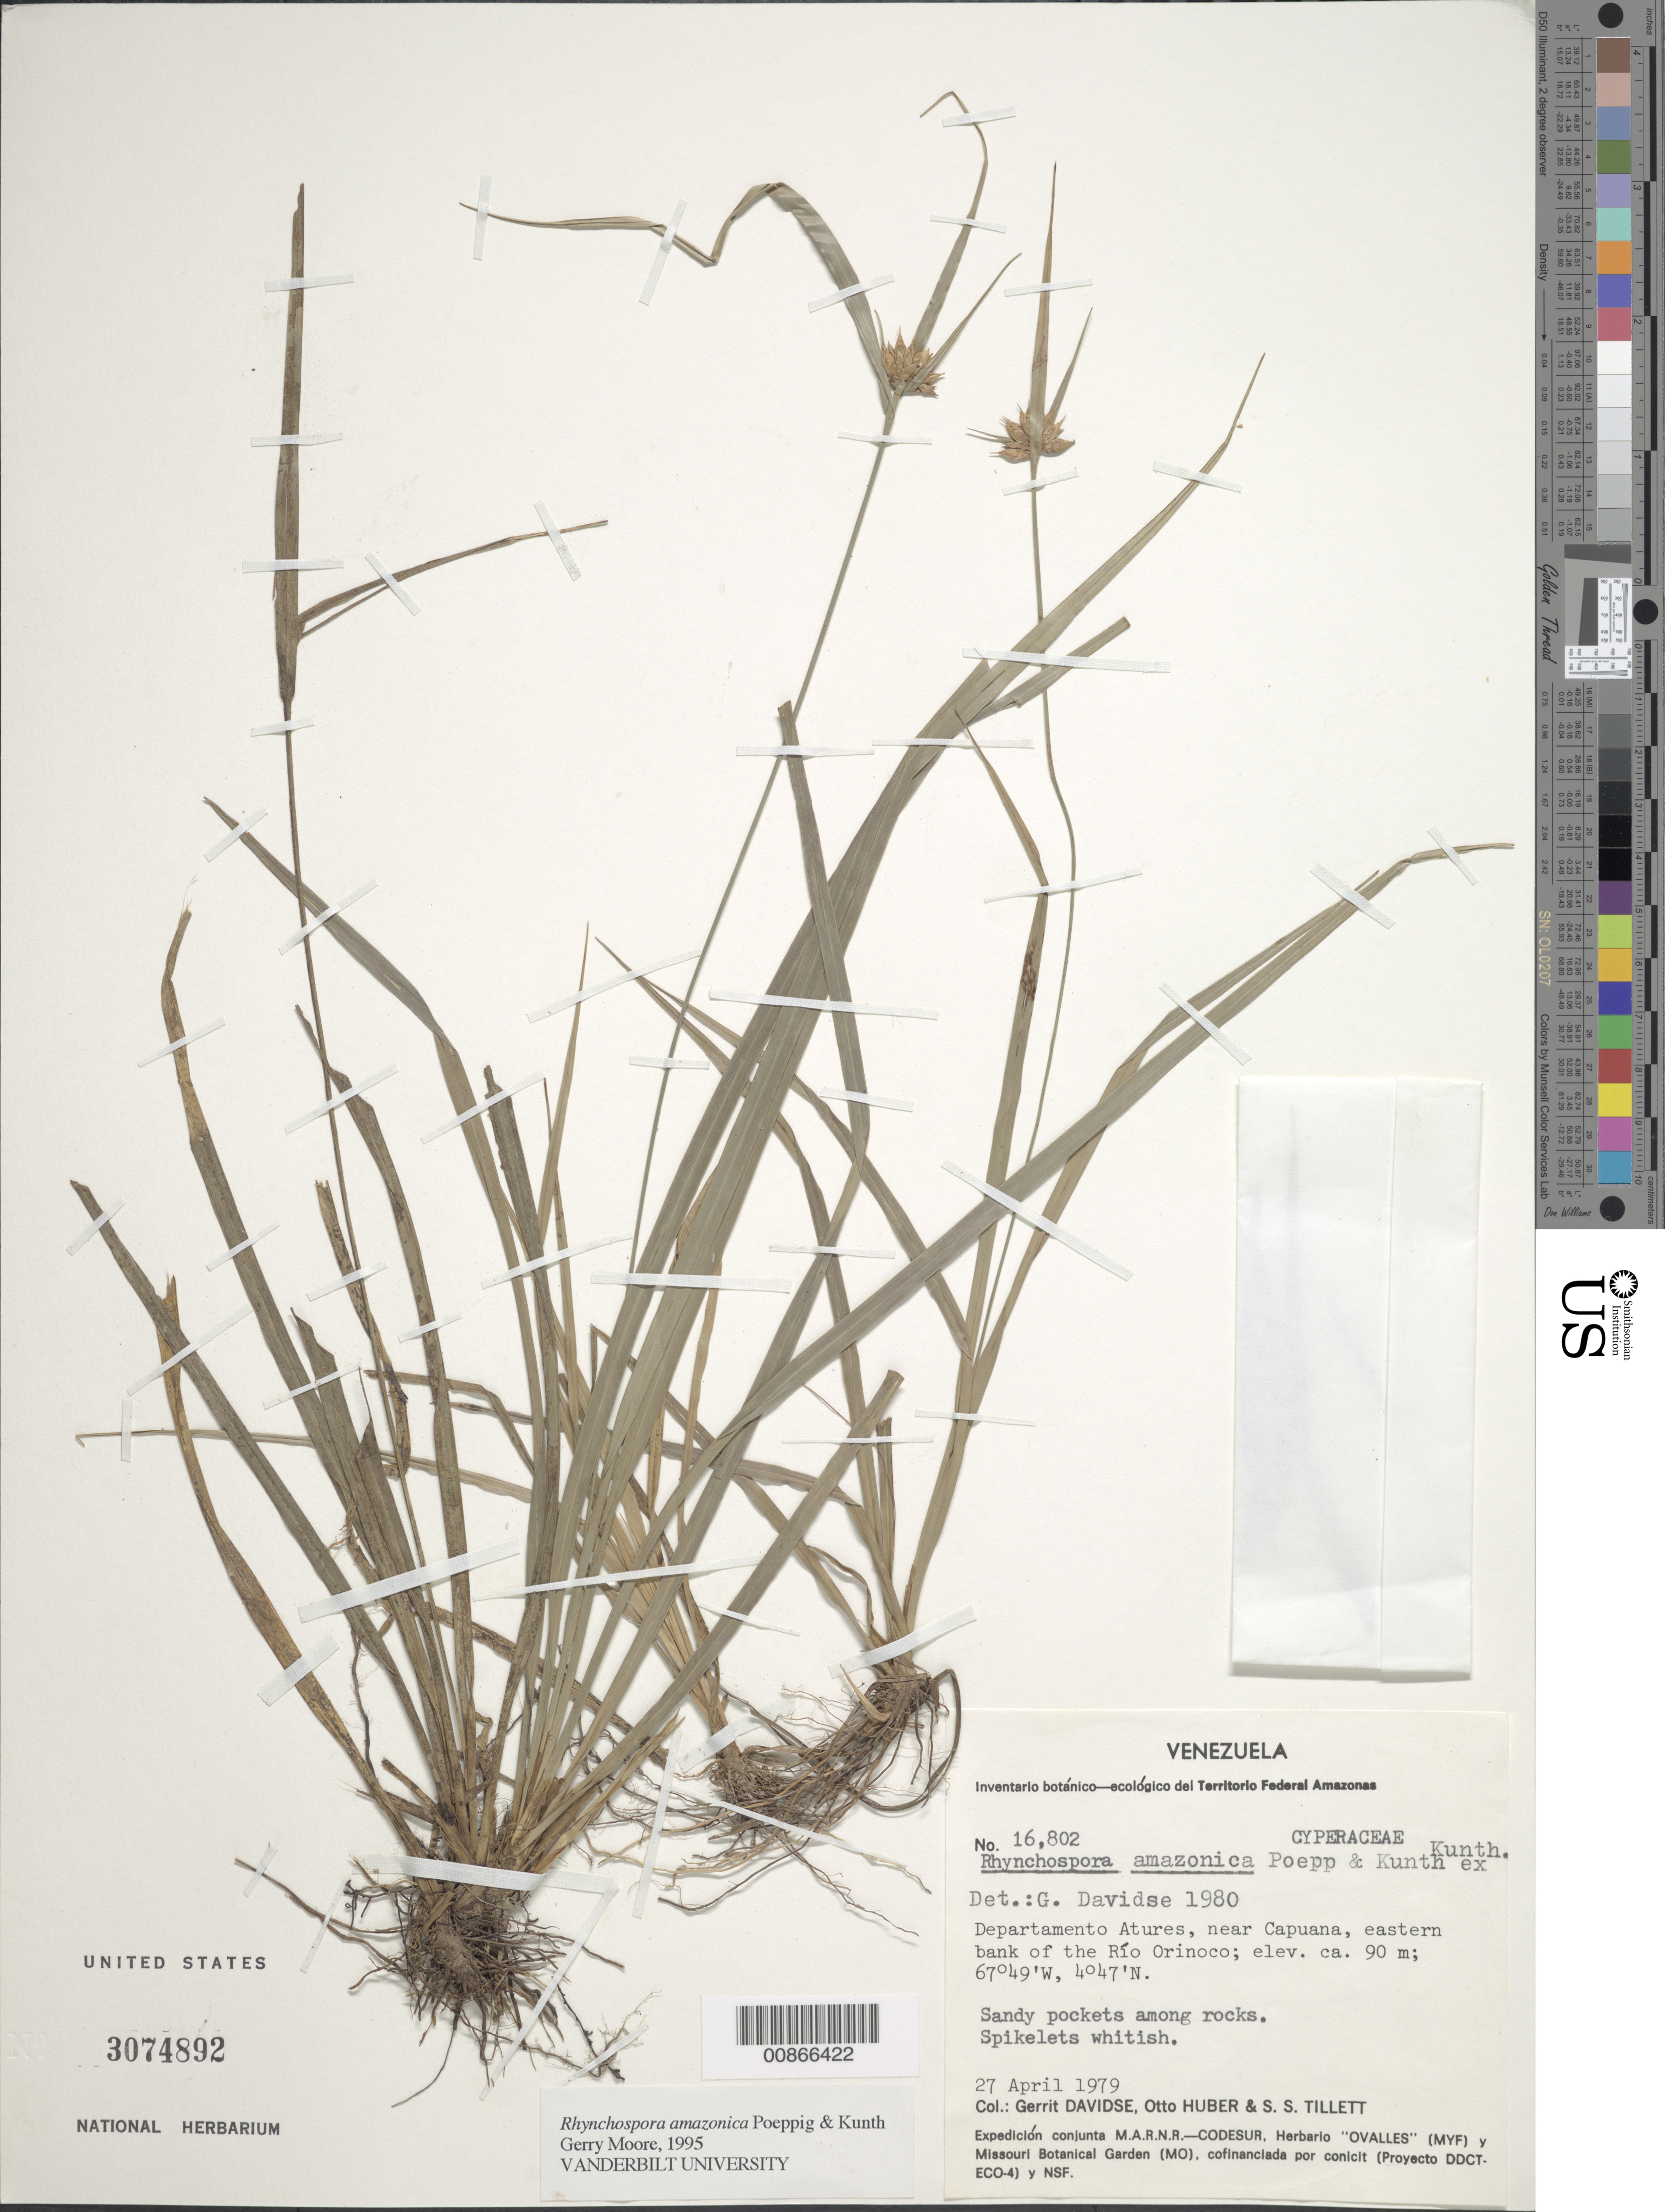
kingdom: Plantae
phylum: Tracheophyta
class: Liliopsida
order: Poales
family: Cyperaceae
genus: Rhynchospora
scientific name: Rhynchospora amazonica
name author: Poepp. & Kunth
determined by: Moore, G. T.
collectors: G. Davidse, O. Huber & S. S. Tillett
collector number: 16802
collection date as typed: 27-Apr-79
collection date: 1979-04-27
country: Venezuela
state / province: Amazonas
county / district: Atures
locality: Capuana, near, E bank of Río Orinoco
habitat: Sandy pockets among rocks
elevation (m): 90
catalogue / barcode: US 3074892